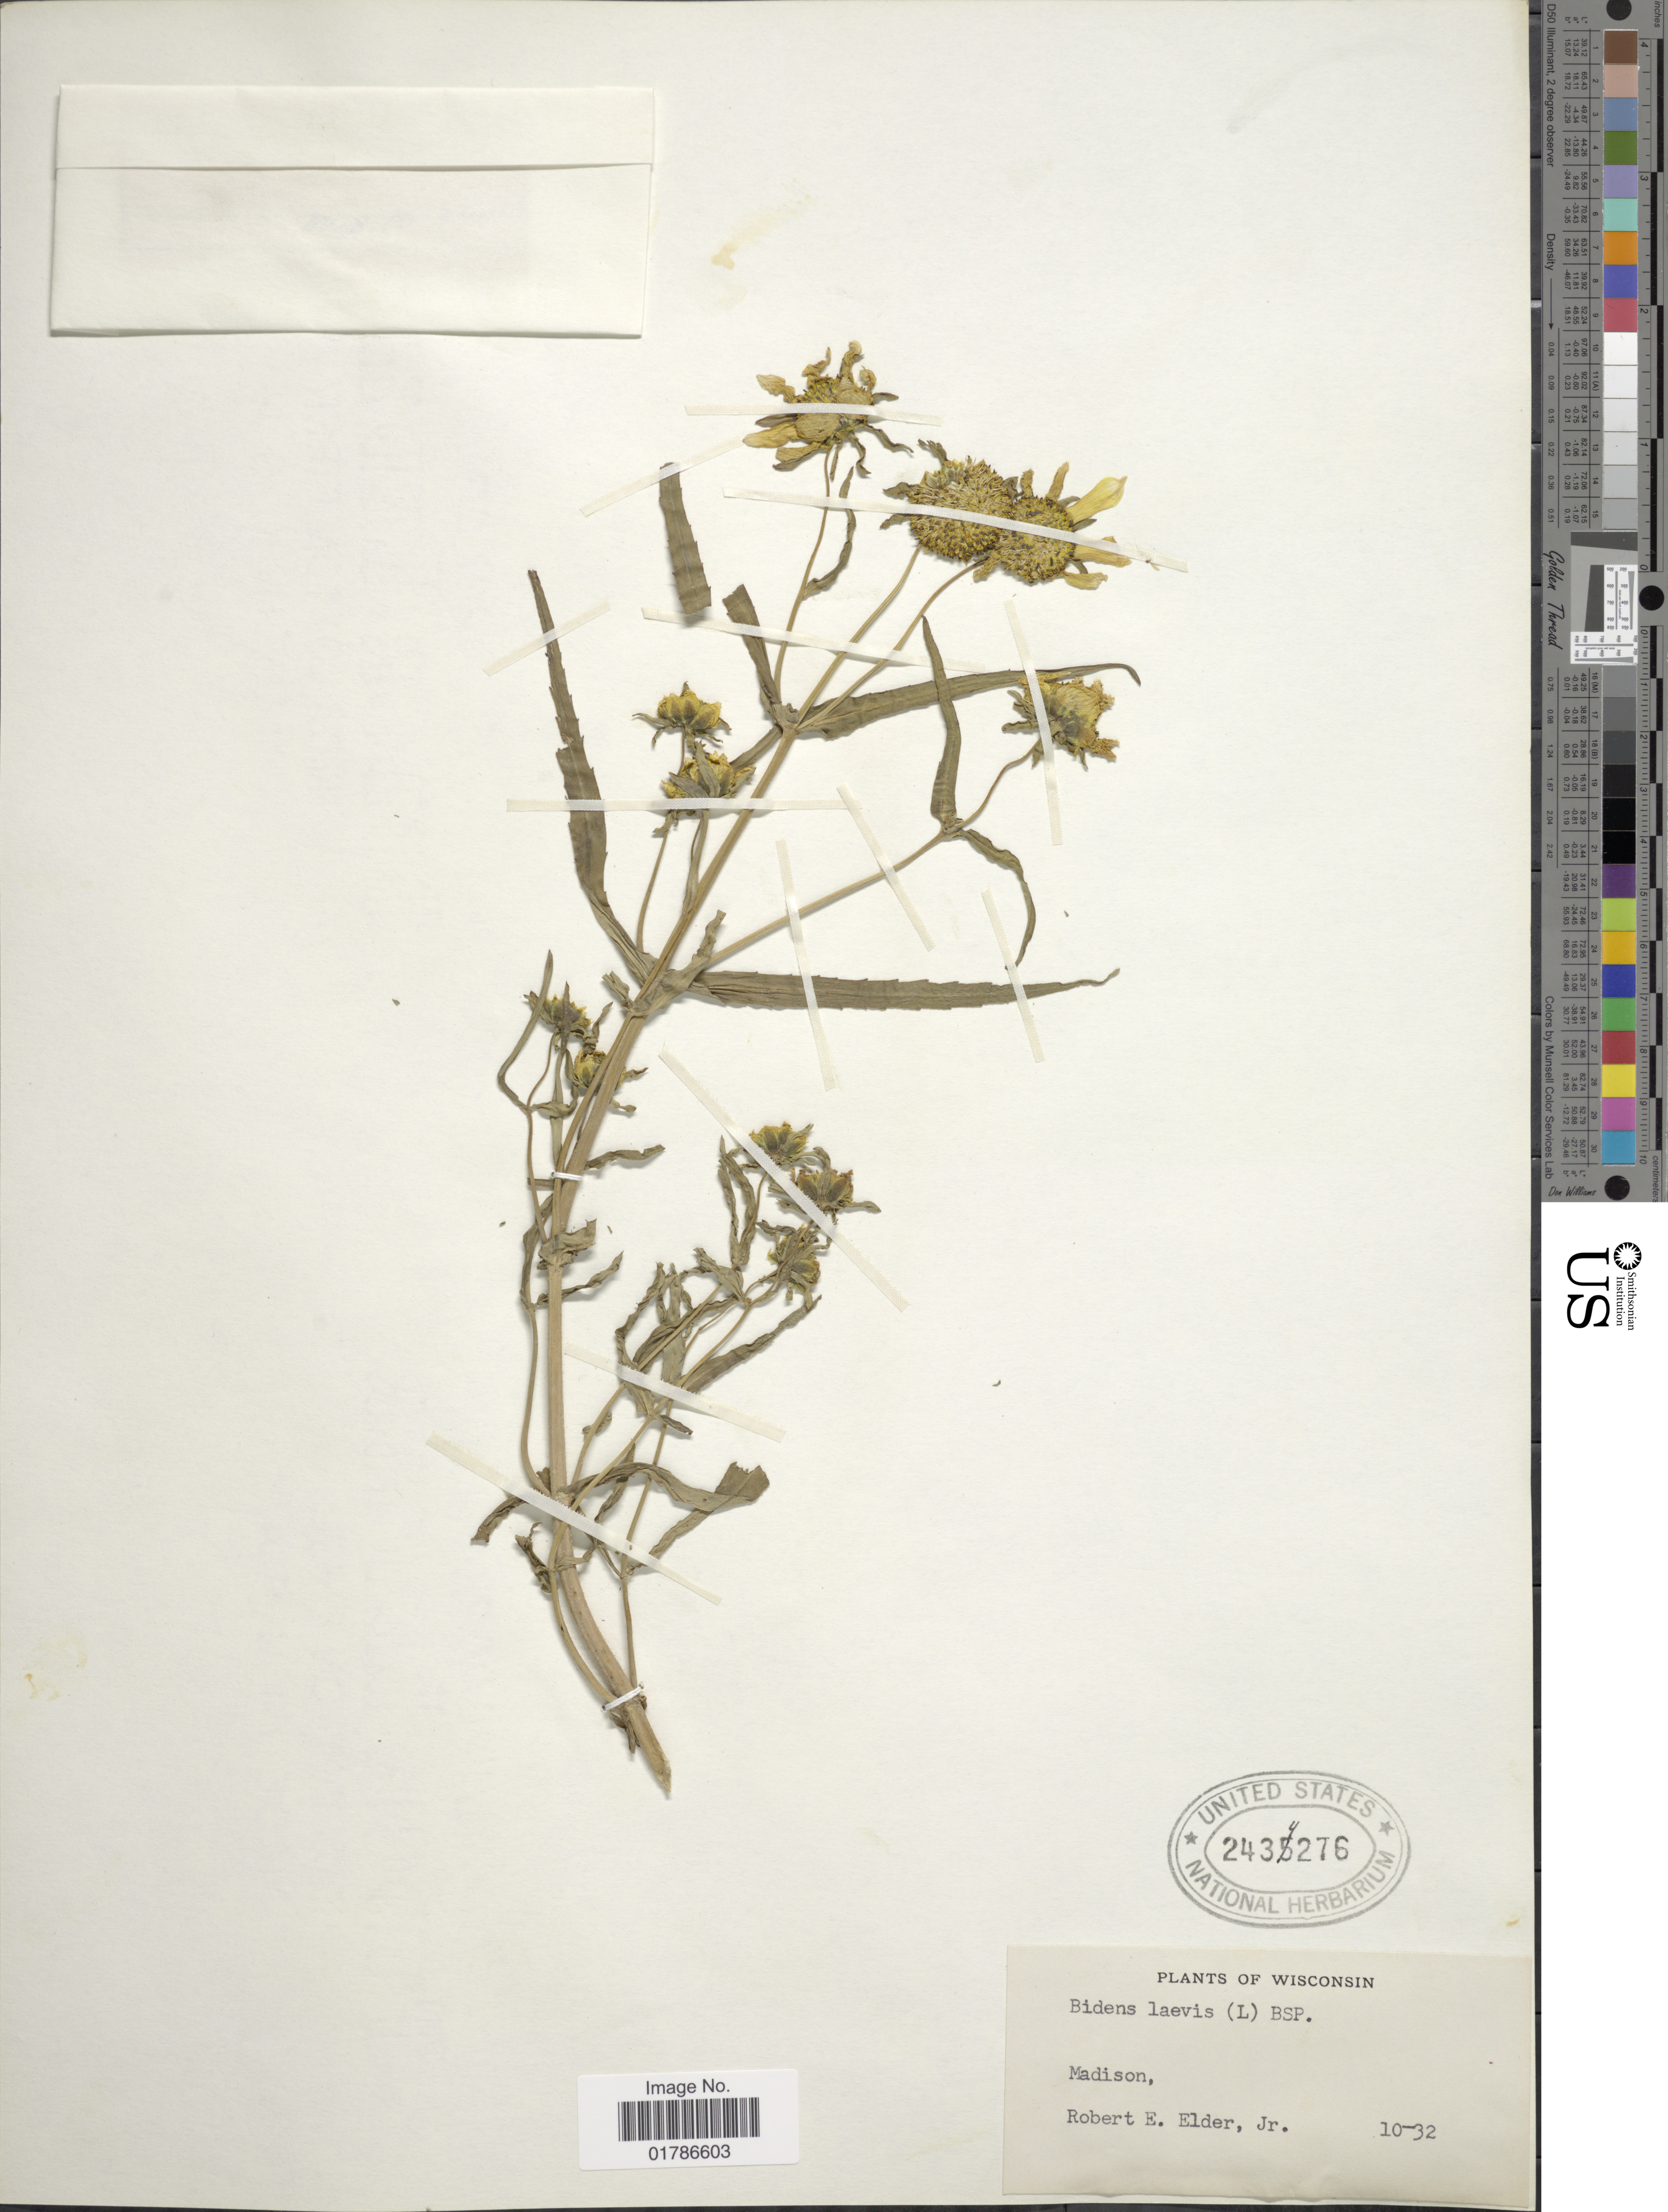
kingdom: Plantae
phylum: Tracheophyta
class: Magnoliopsida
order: Asterales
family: Asteraceae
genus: Bidens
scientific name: Bidens laevis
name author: (L.) Britton, Stearns & Poggenb.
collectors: R. E. Elder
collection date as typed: Transcribed d/m/y: /10/32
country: United States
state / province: Wisconsin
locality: Madison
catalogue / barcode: US 2434276